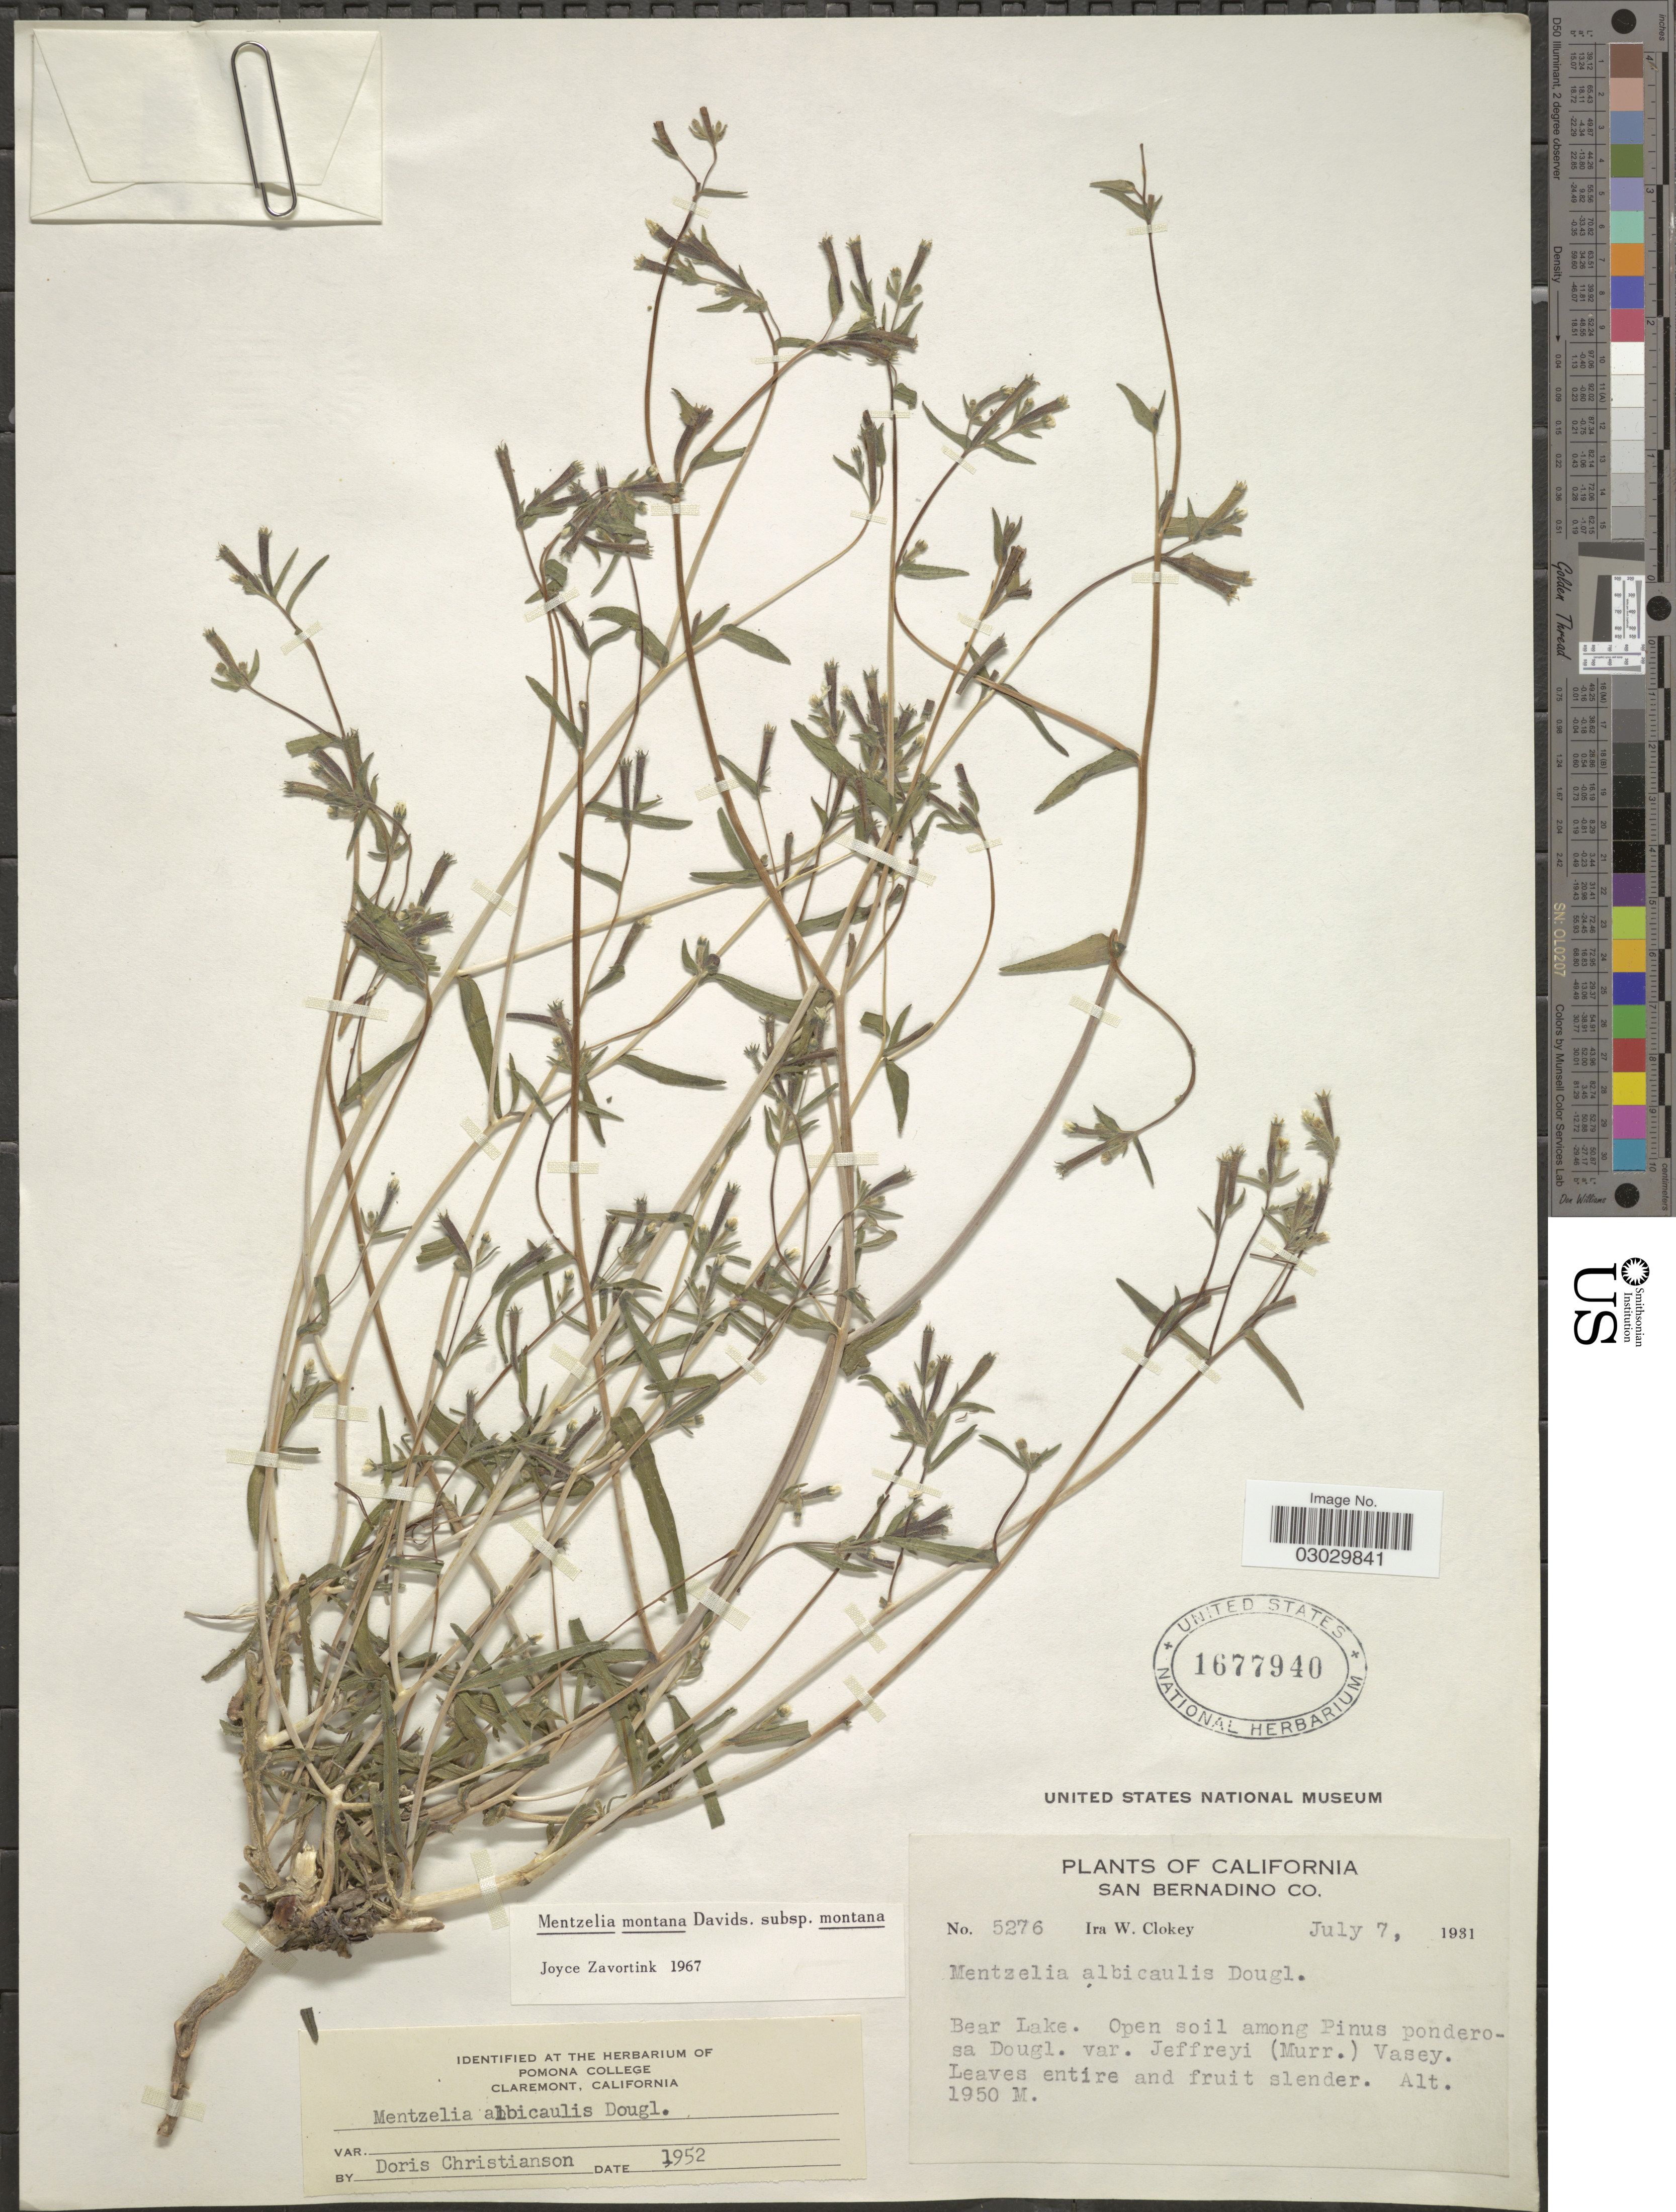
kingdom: Plantae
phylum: Tracheophyta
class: Magnoliopsida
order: Cornales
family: Loasaceae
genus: Mentzelia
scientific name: Mentzelia montana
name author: (Davidson) Davidson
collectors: I. W. Clokey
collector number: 5276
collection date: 1931-07-07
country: United States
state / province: California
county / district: San Bernardino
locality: San Bernadino Co., Bear Lake.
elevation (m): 1950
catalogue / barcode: US 1677940